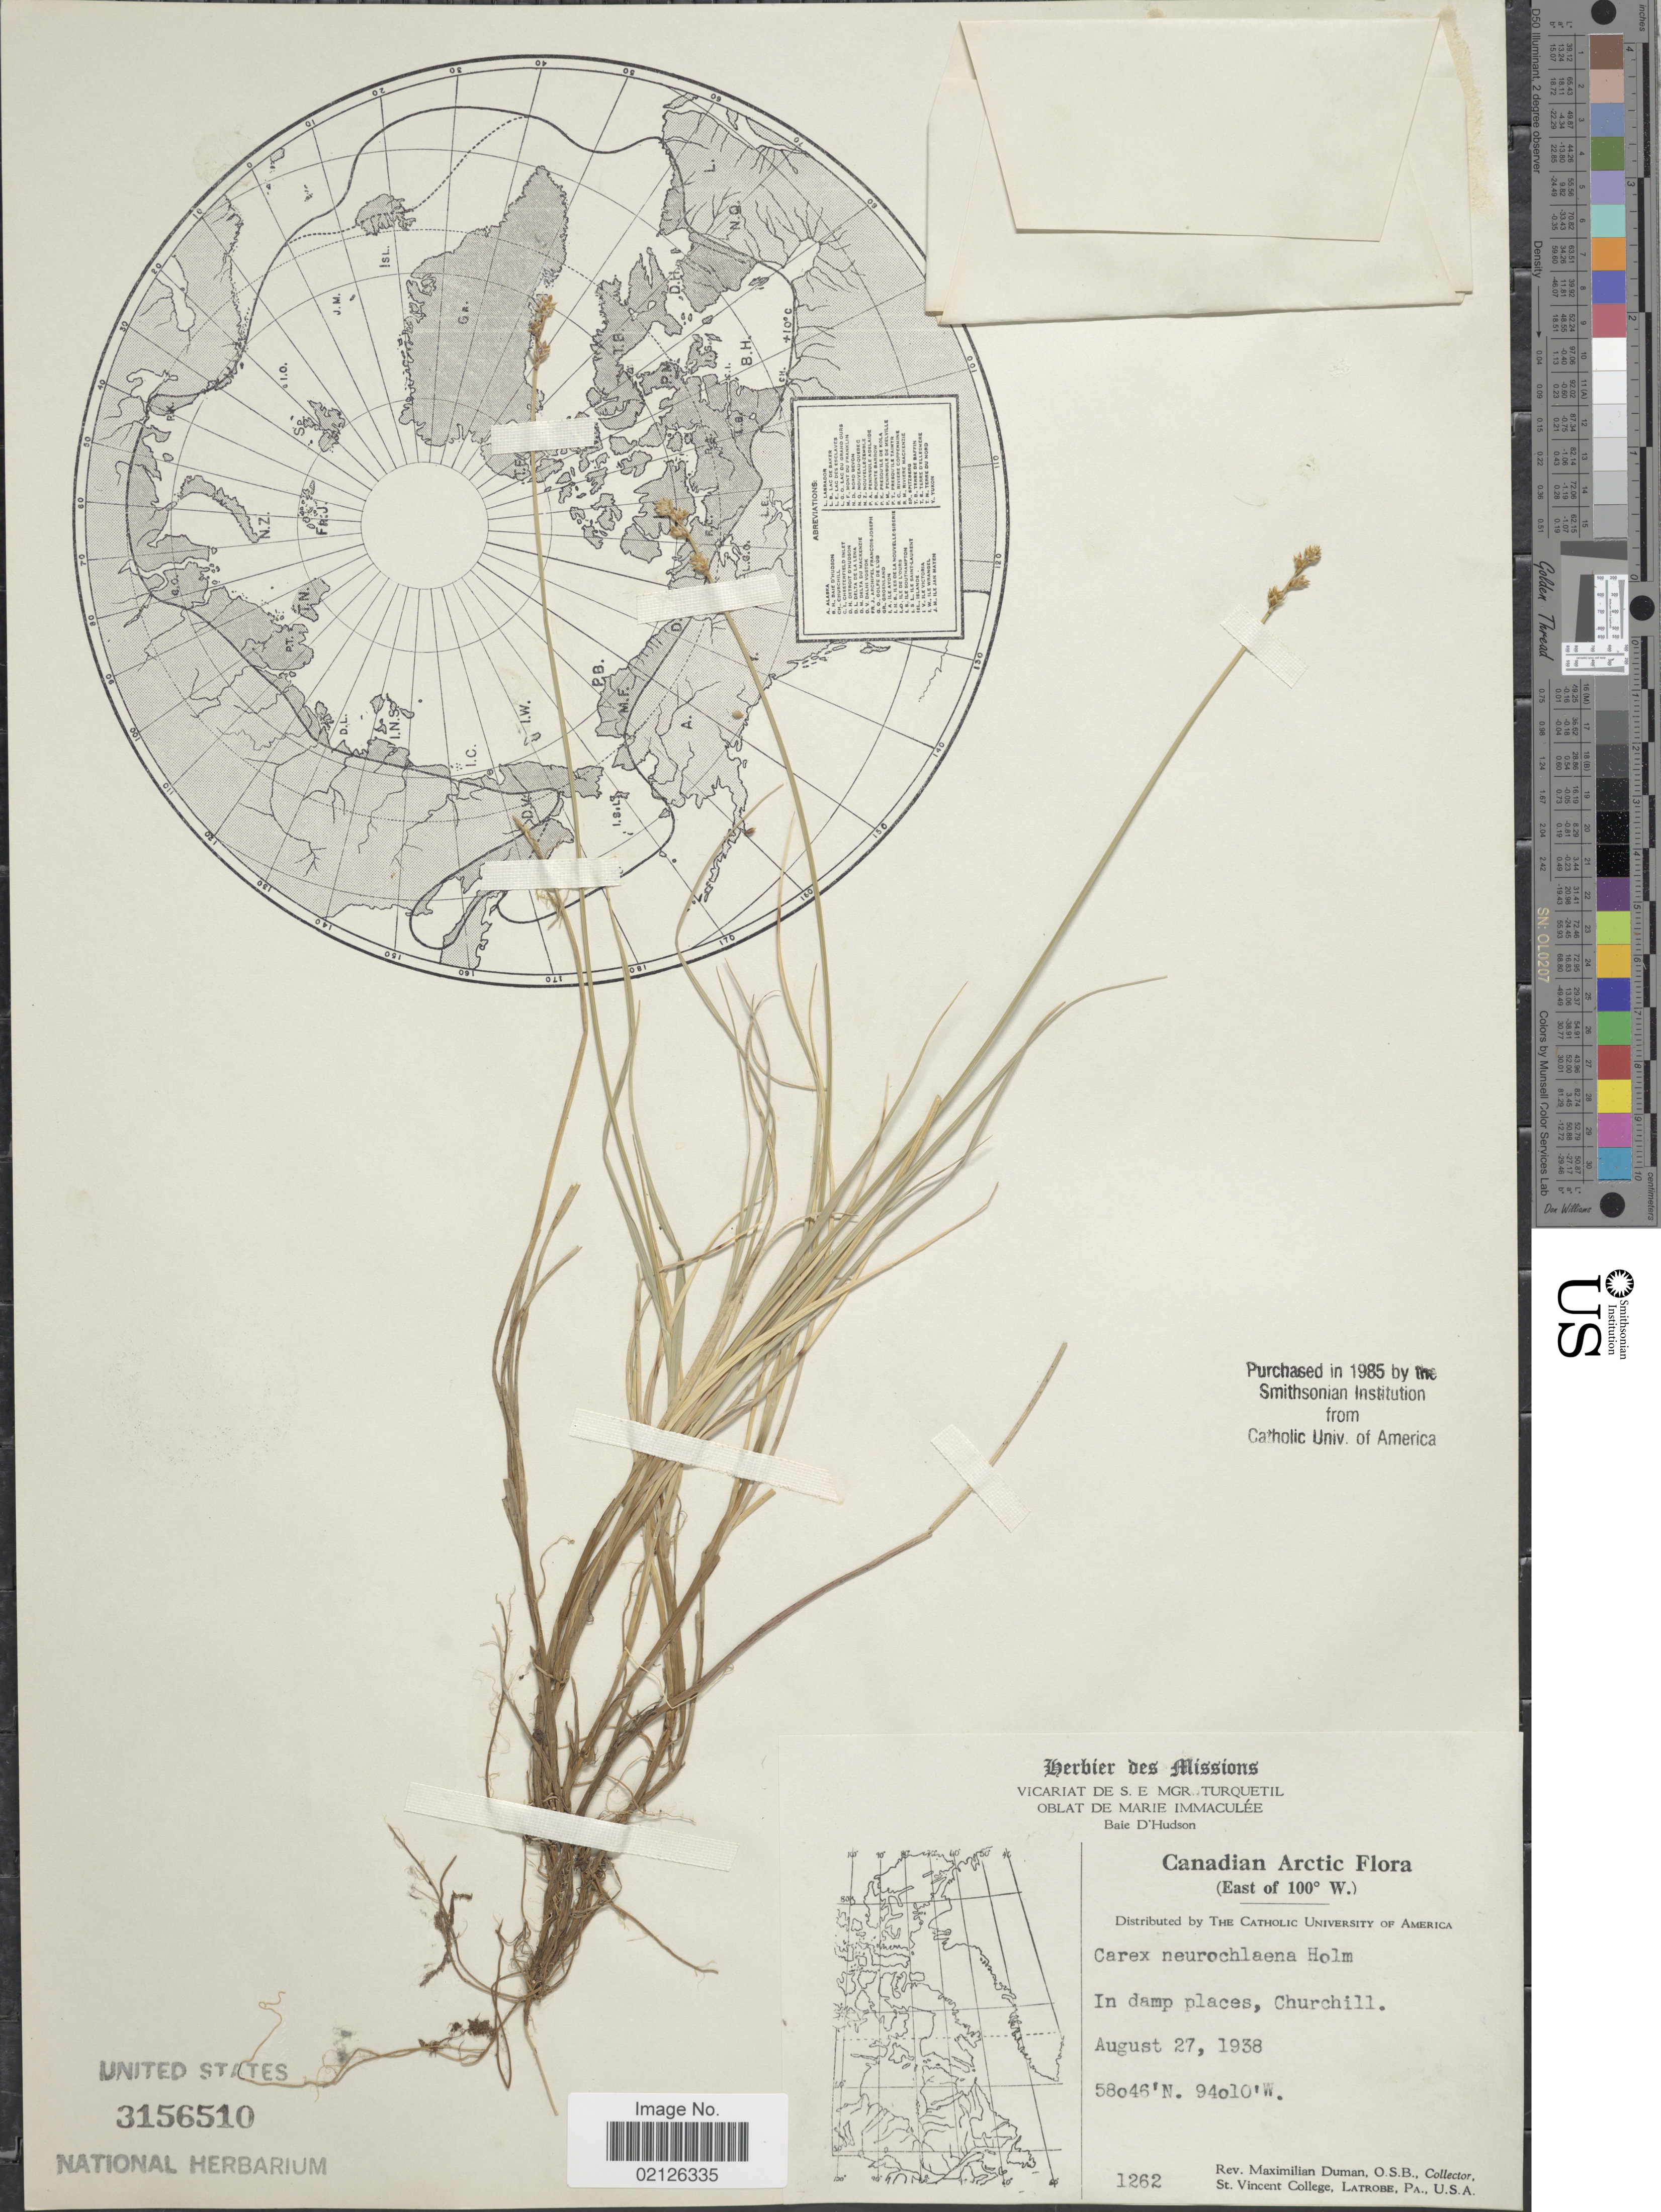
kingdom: Plantae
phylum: Tracheophyta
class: Liliopsida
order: Poales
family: Cyperaceae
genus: Carex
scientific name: Carex heleonastes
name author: Ehrh. ex L. f.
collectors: M. Duman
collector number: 1262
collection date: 1938-08-27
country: Canada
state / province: Manitoba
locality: Canadian Arctic (East of 100° W) In damp places, Churchill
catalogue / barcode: US 3156510